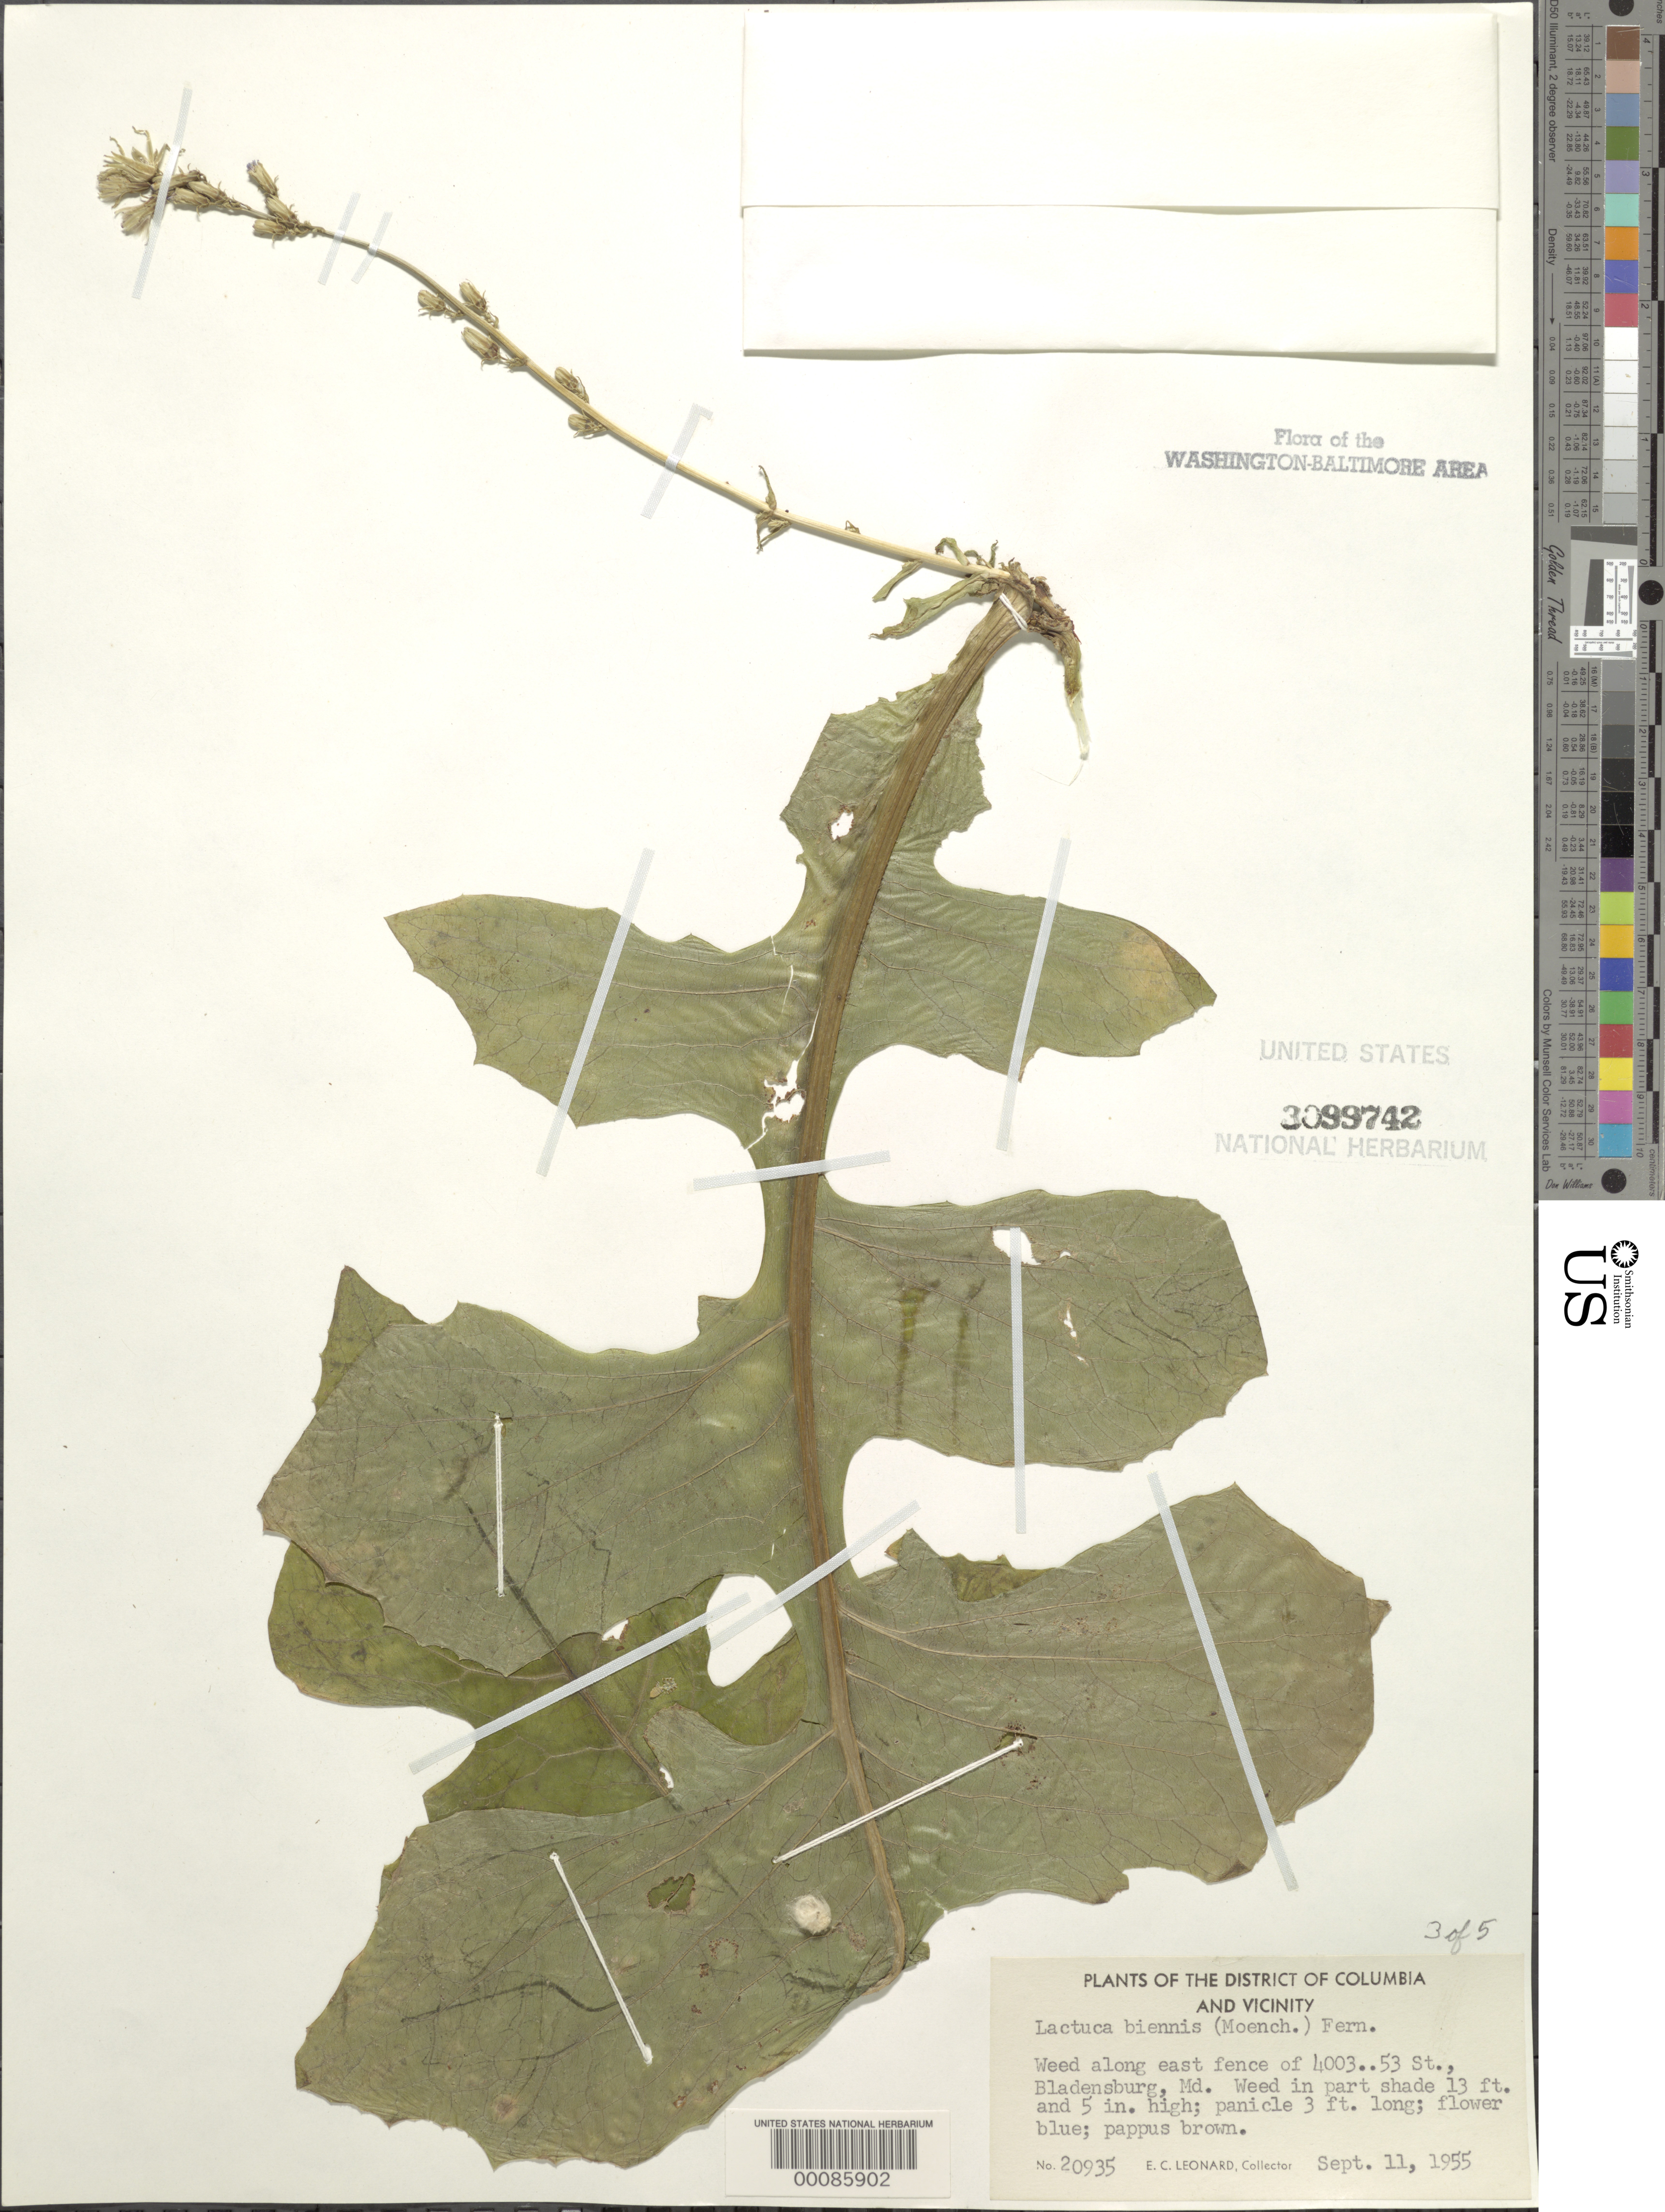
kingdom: Plantae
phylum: Tracheophyta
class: Magnoliopsida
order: Asterales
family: Asteraceae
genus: Lactuca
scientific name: Lactuca biennis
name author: (Moench) Fernald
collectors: E. C. Leonard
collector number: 20935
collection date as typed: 11 Sep 1955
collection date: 1955-09-11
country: United States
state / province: Maryland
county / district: Prince George's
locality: Decatur Heights Bladensburg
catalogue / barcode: US 3099742